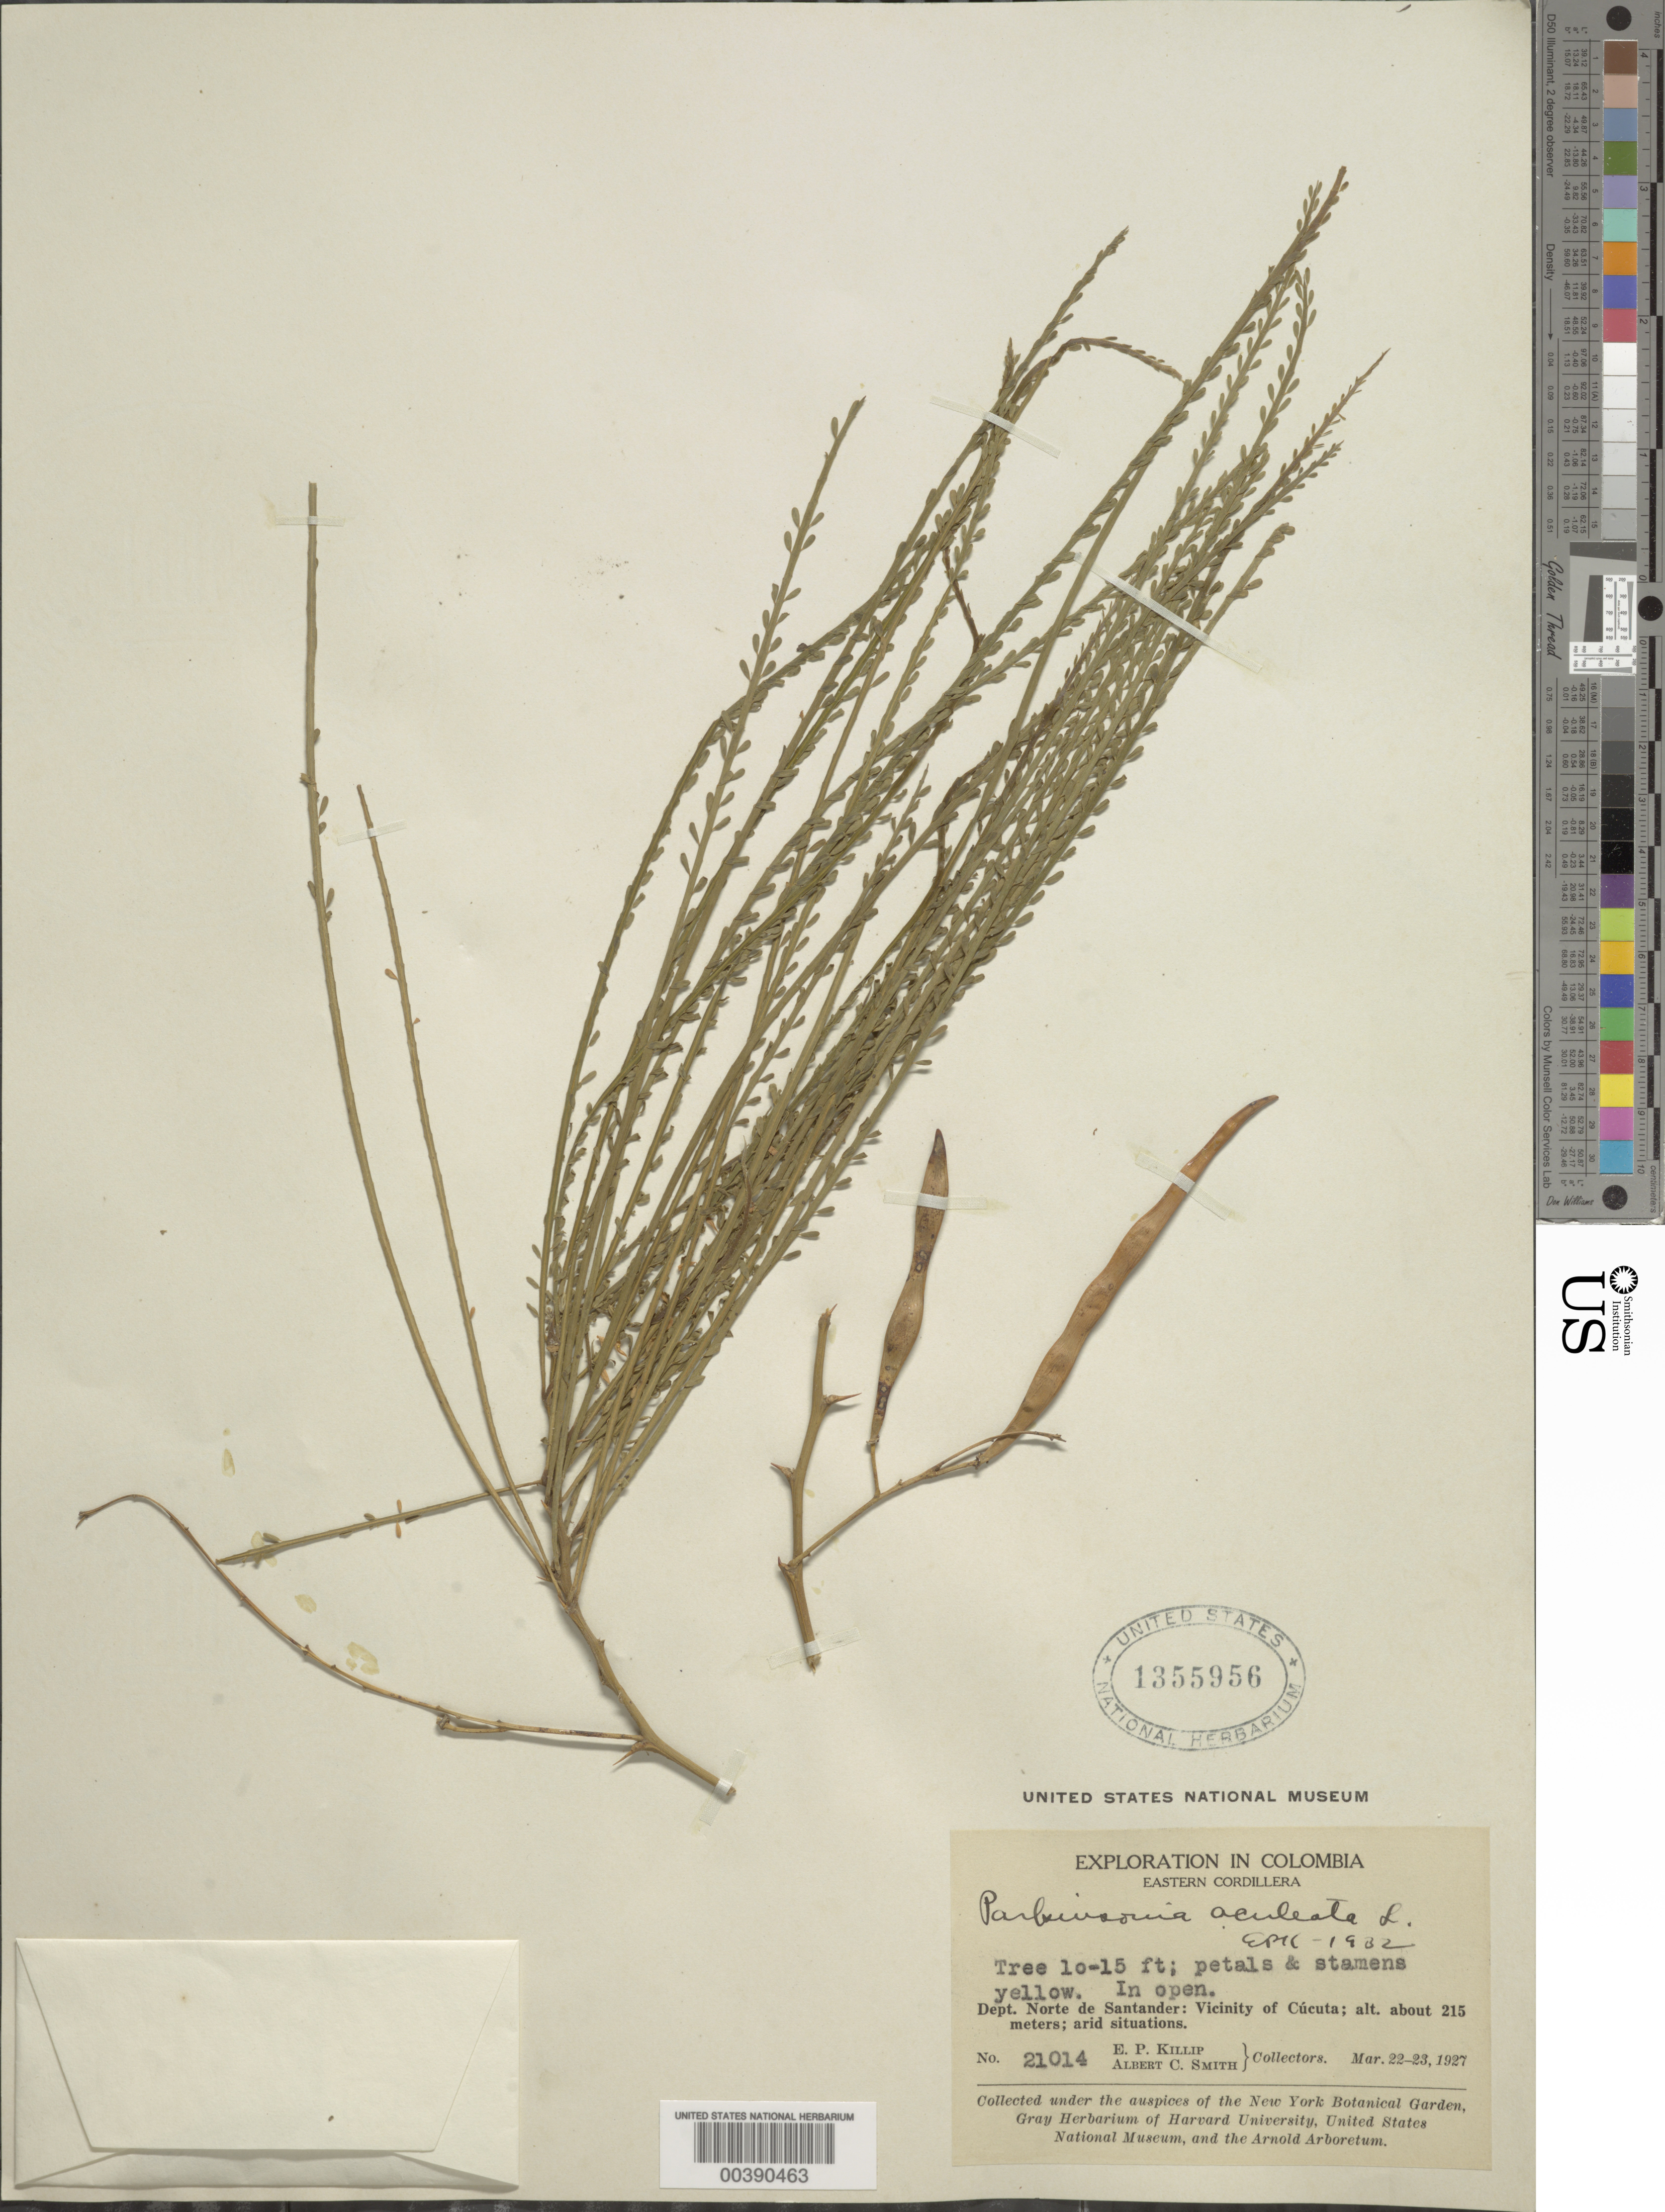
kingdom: Plantae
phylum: Tracheophyta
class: Magnoliopsida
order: Fabales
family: Fabaceae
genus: Parkinsonia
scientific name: Parkinsonia aculeata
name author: L.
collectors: E. P. Killip & A. C. Smith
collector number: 21014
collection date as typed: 22 Mar 1927 to 23 Mar 1927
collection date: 1927-03-22/1927-03-23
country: Colombia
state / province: Norte de Santander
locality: Vicinity of Cucuta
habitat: In open; arid situations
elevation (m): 215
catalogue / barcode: US 1355956